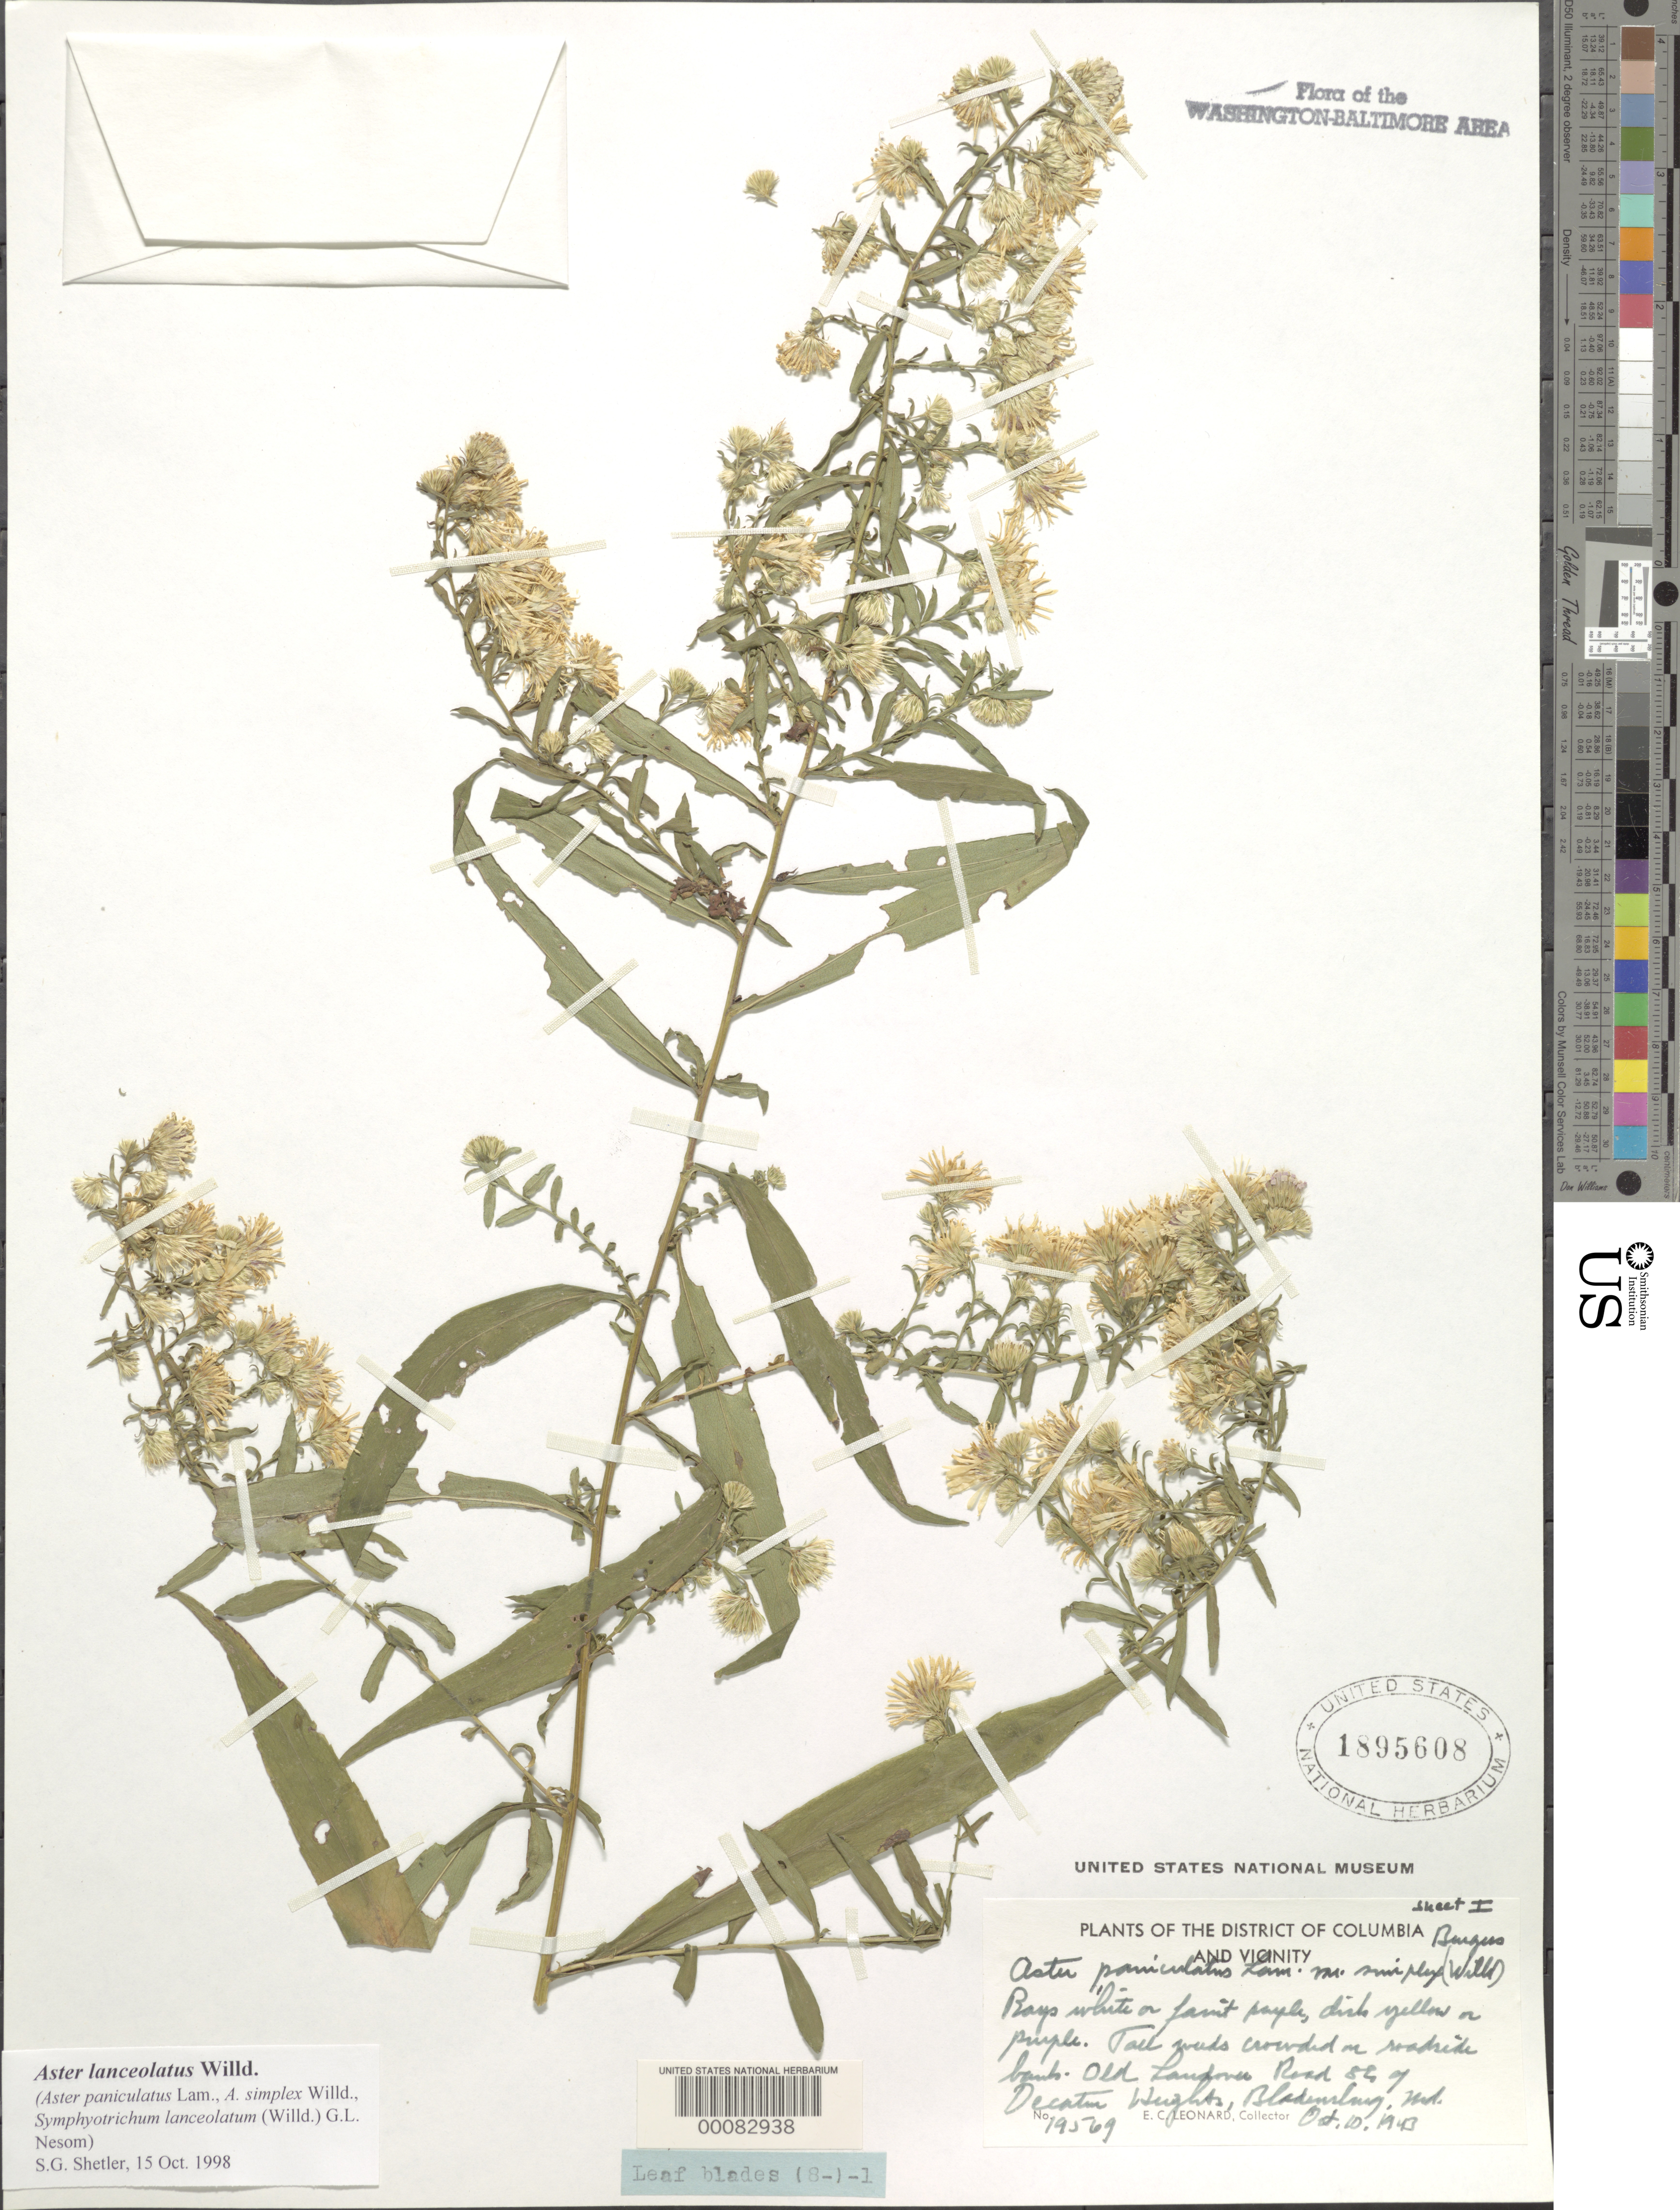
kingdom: Plantae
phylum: Tracheophyta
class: Magnoliopsida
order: Asterales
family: Asteraceae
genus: Symphyotrichum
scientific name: Symphyotrichum lanceolatum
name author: (Willd.) G.L. Nesom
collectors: E. C. Leonard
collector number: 19569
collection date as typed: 10 Oct 1943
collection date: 1943-10-10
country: United States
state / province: Maryland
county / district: Prince George's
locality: Old Landover Road SE of Decatur Heights, Bladensburg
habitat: Roadside bank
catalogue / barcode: US 1895608